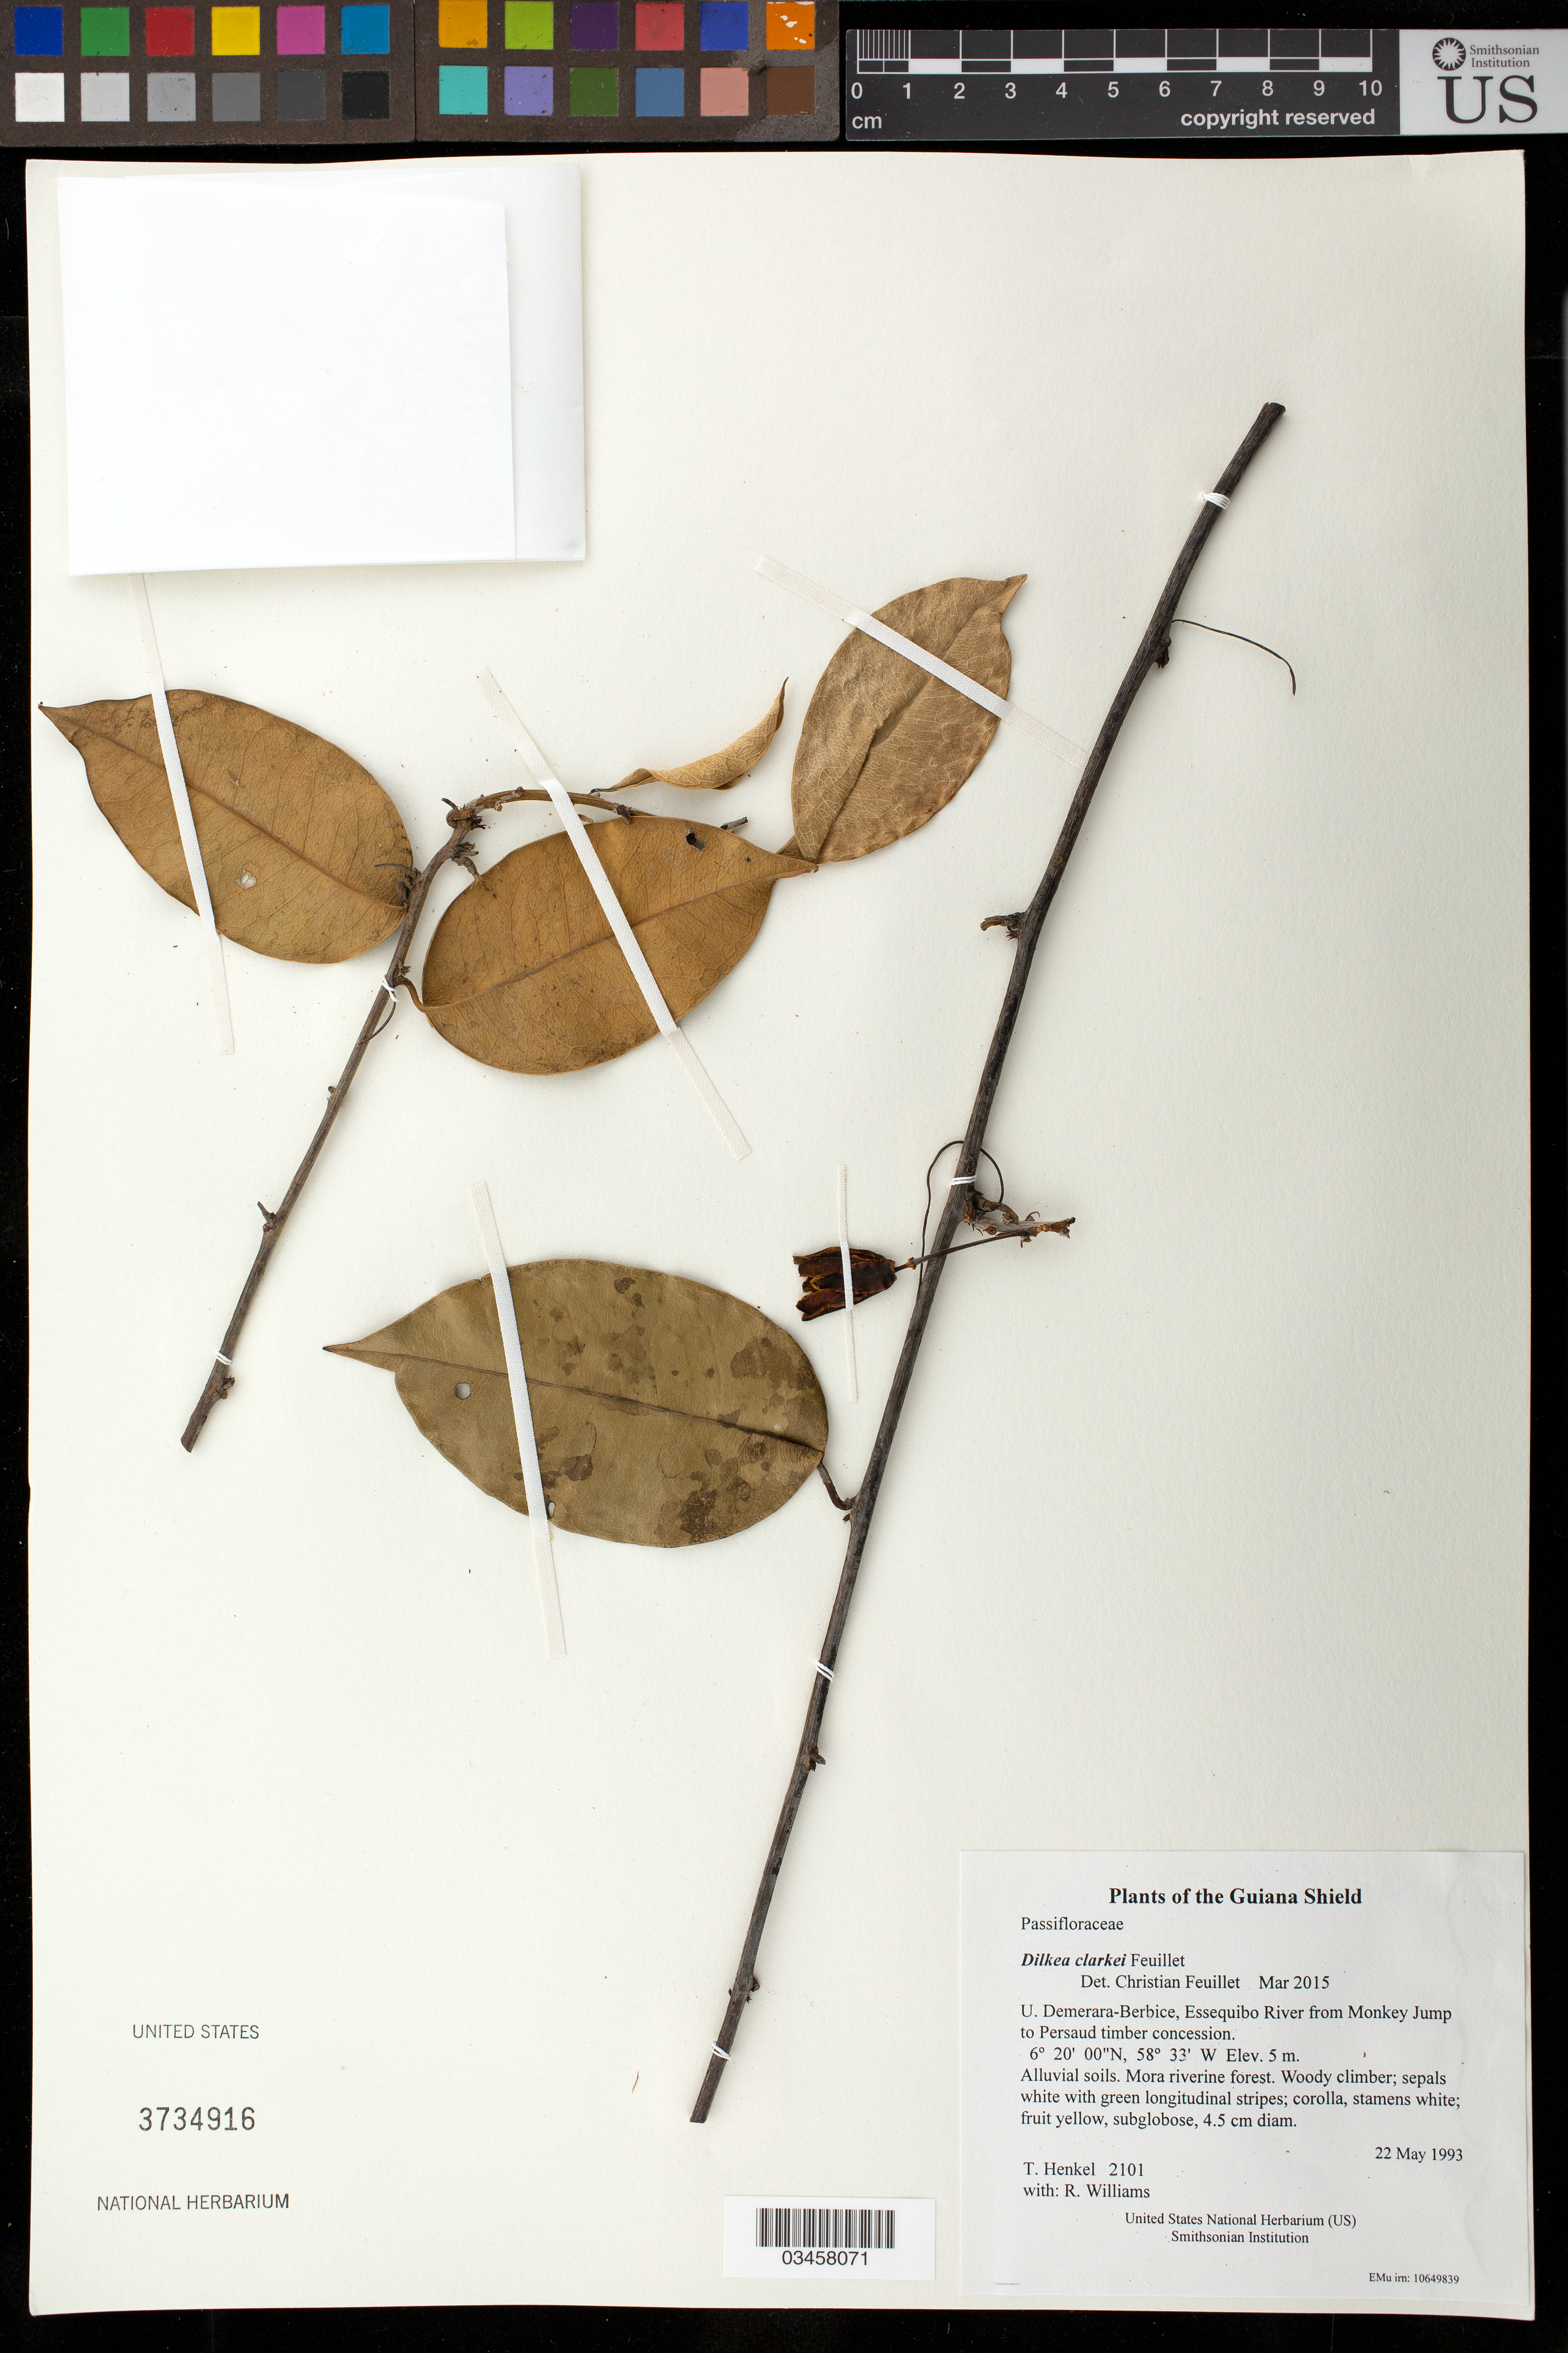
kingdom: Plantae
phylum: Tracheophyta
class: Magnoliopsida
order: Malpighiales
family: Passifloraceae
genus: Dilkea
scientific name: Dilkea clarkei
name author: Feuillet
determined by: Feuillet, C.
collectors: T. Henkel & R. Williams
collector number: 2101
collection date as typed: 22 May 1993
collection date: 1993-05-22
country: Guyana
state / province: U. Demerara-Berbice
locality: Essequibo River from Monkey Jump to Persaud timber concession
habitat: Alluvial soils. Mora riverine forest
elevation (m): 5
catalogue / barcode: US 3734916